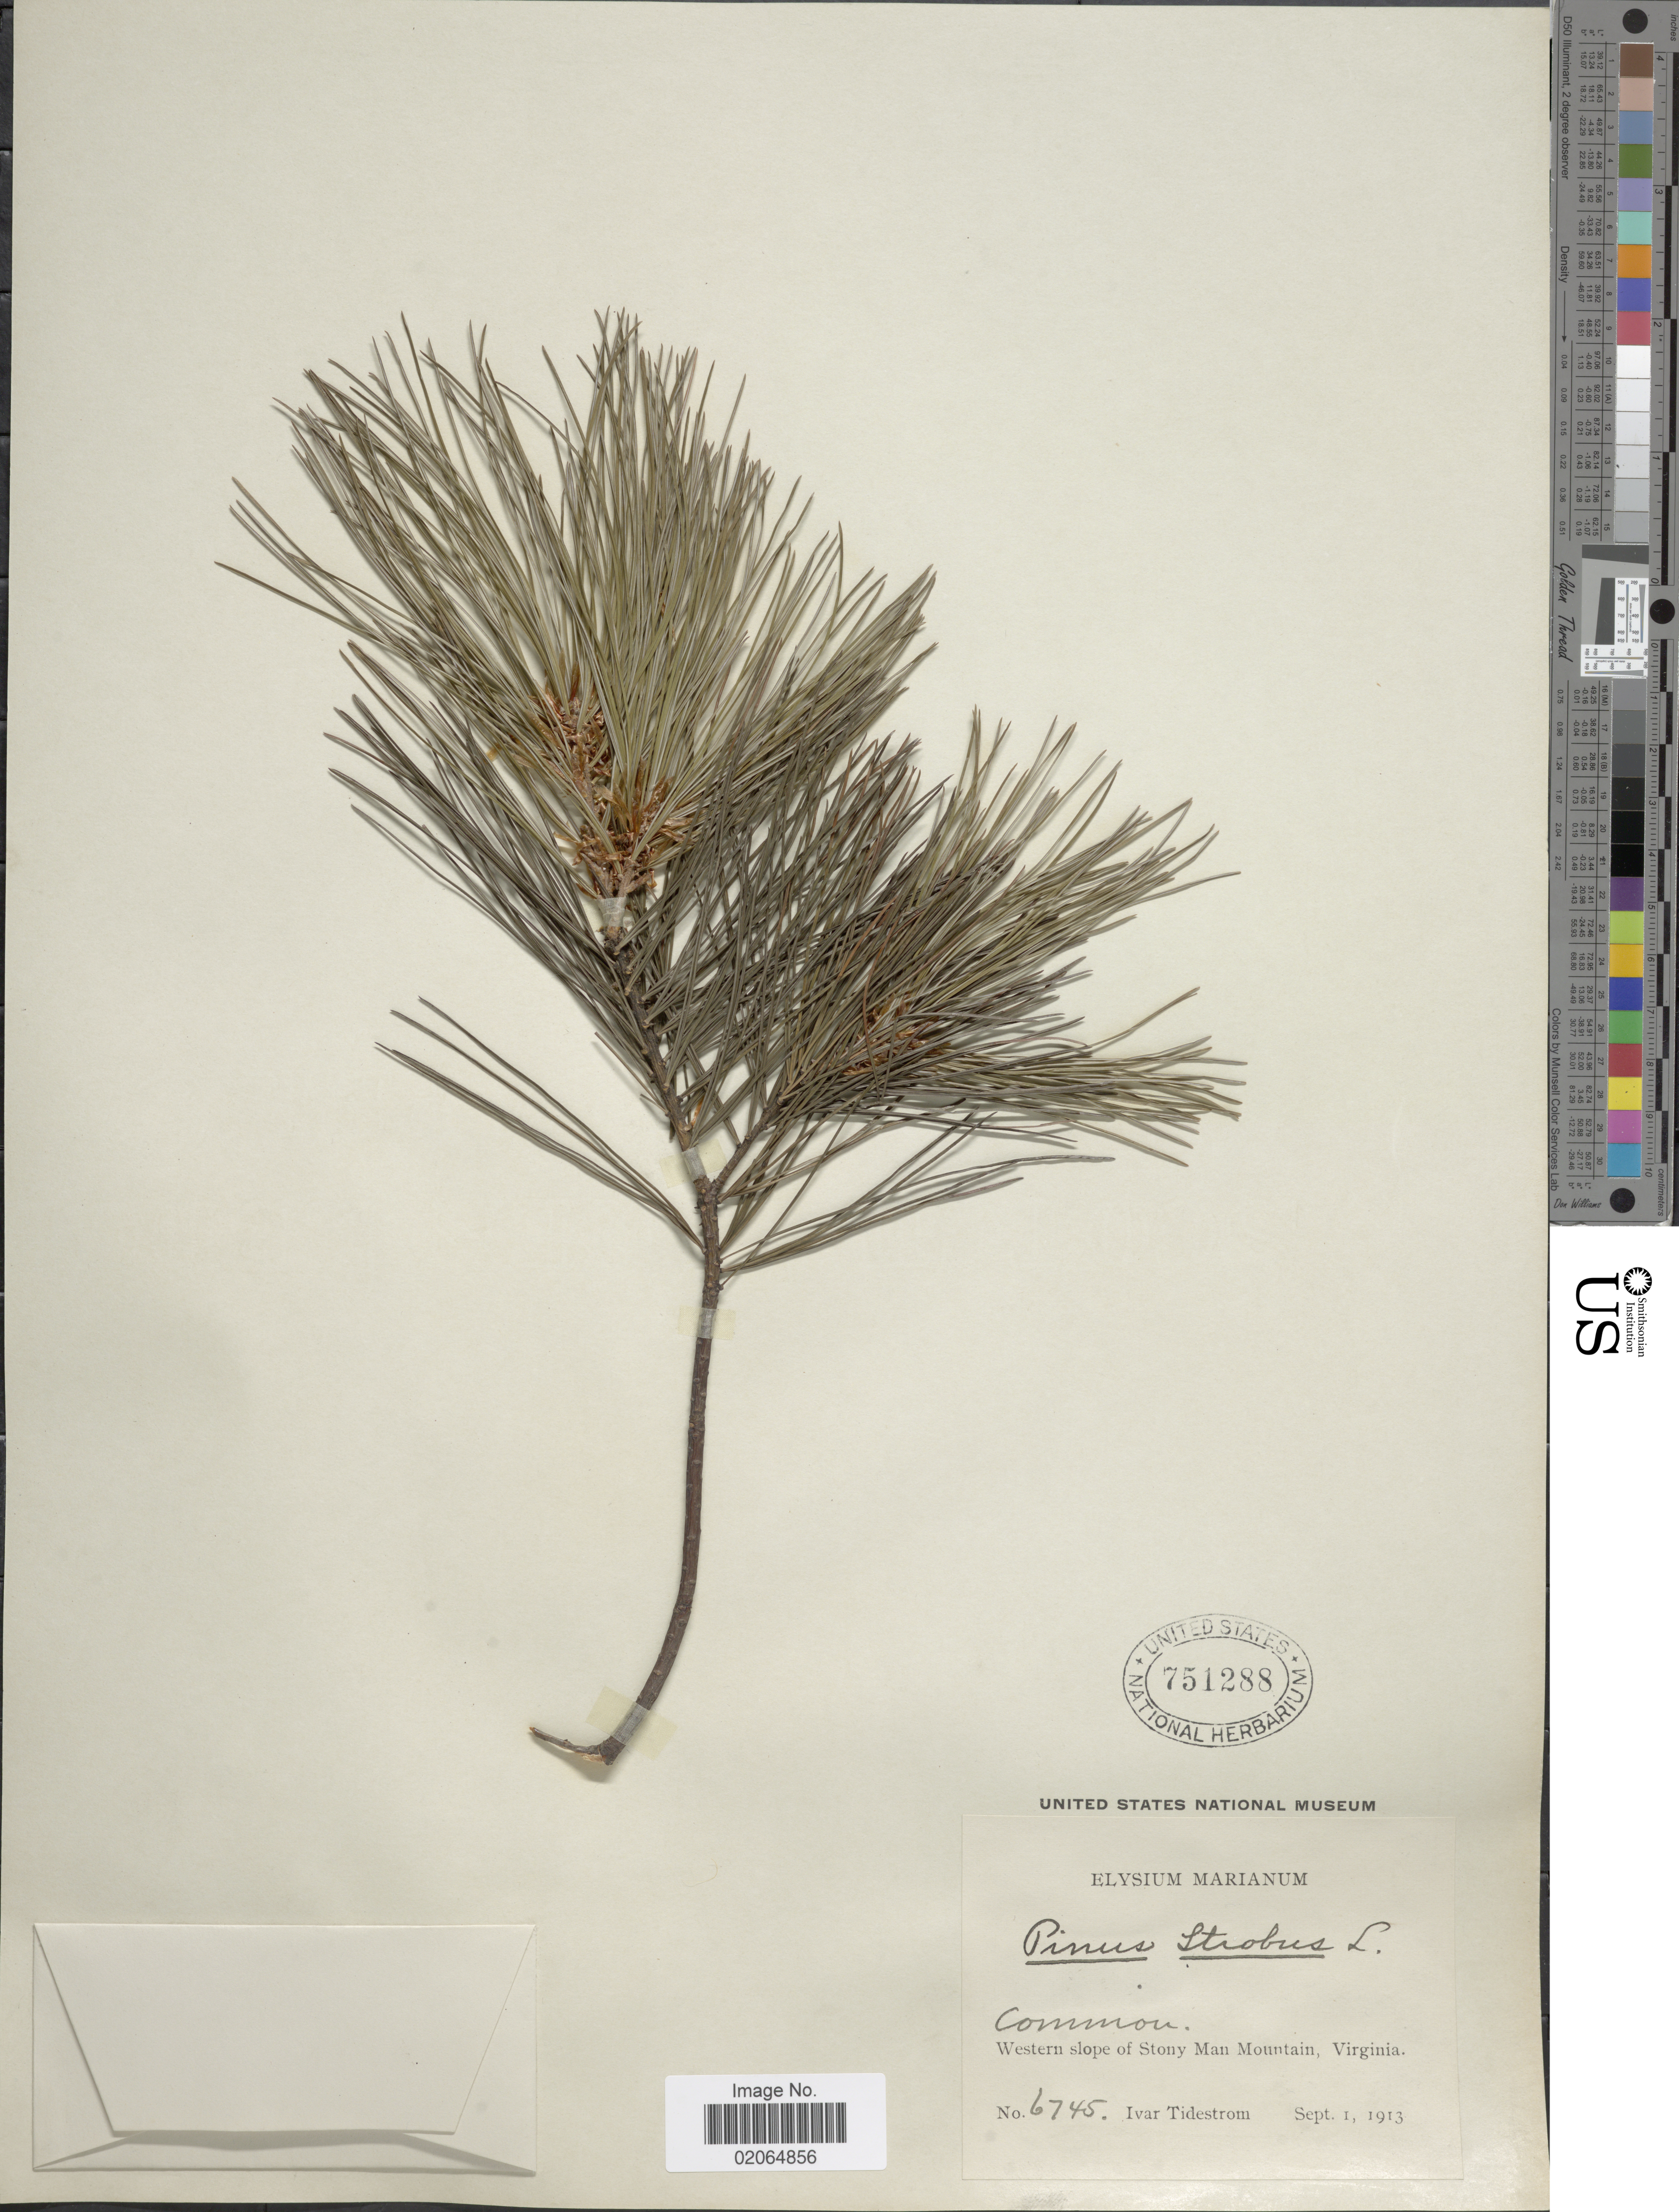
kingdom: Plantae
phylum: Tracheophyta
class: Pinopsida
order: Pinales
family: Pinaceae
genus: Pinus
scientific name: Pinus strobus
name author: L.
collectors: I. F. Tidestrom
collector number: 6745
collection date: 1913-09-01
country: United States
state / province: Virginia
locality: Western slope of Stony Man Mountain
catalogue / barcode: US 751288